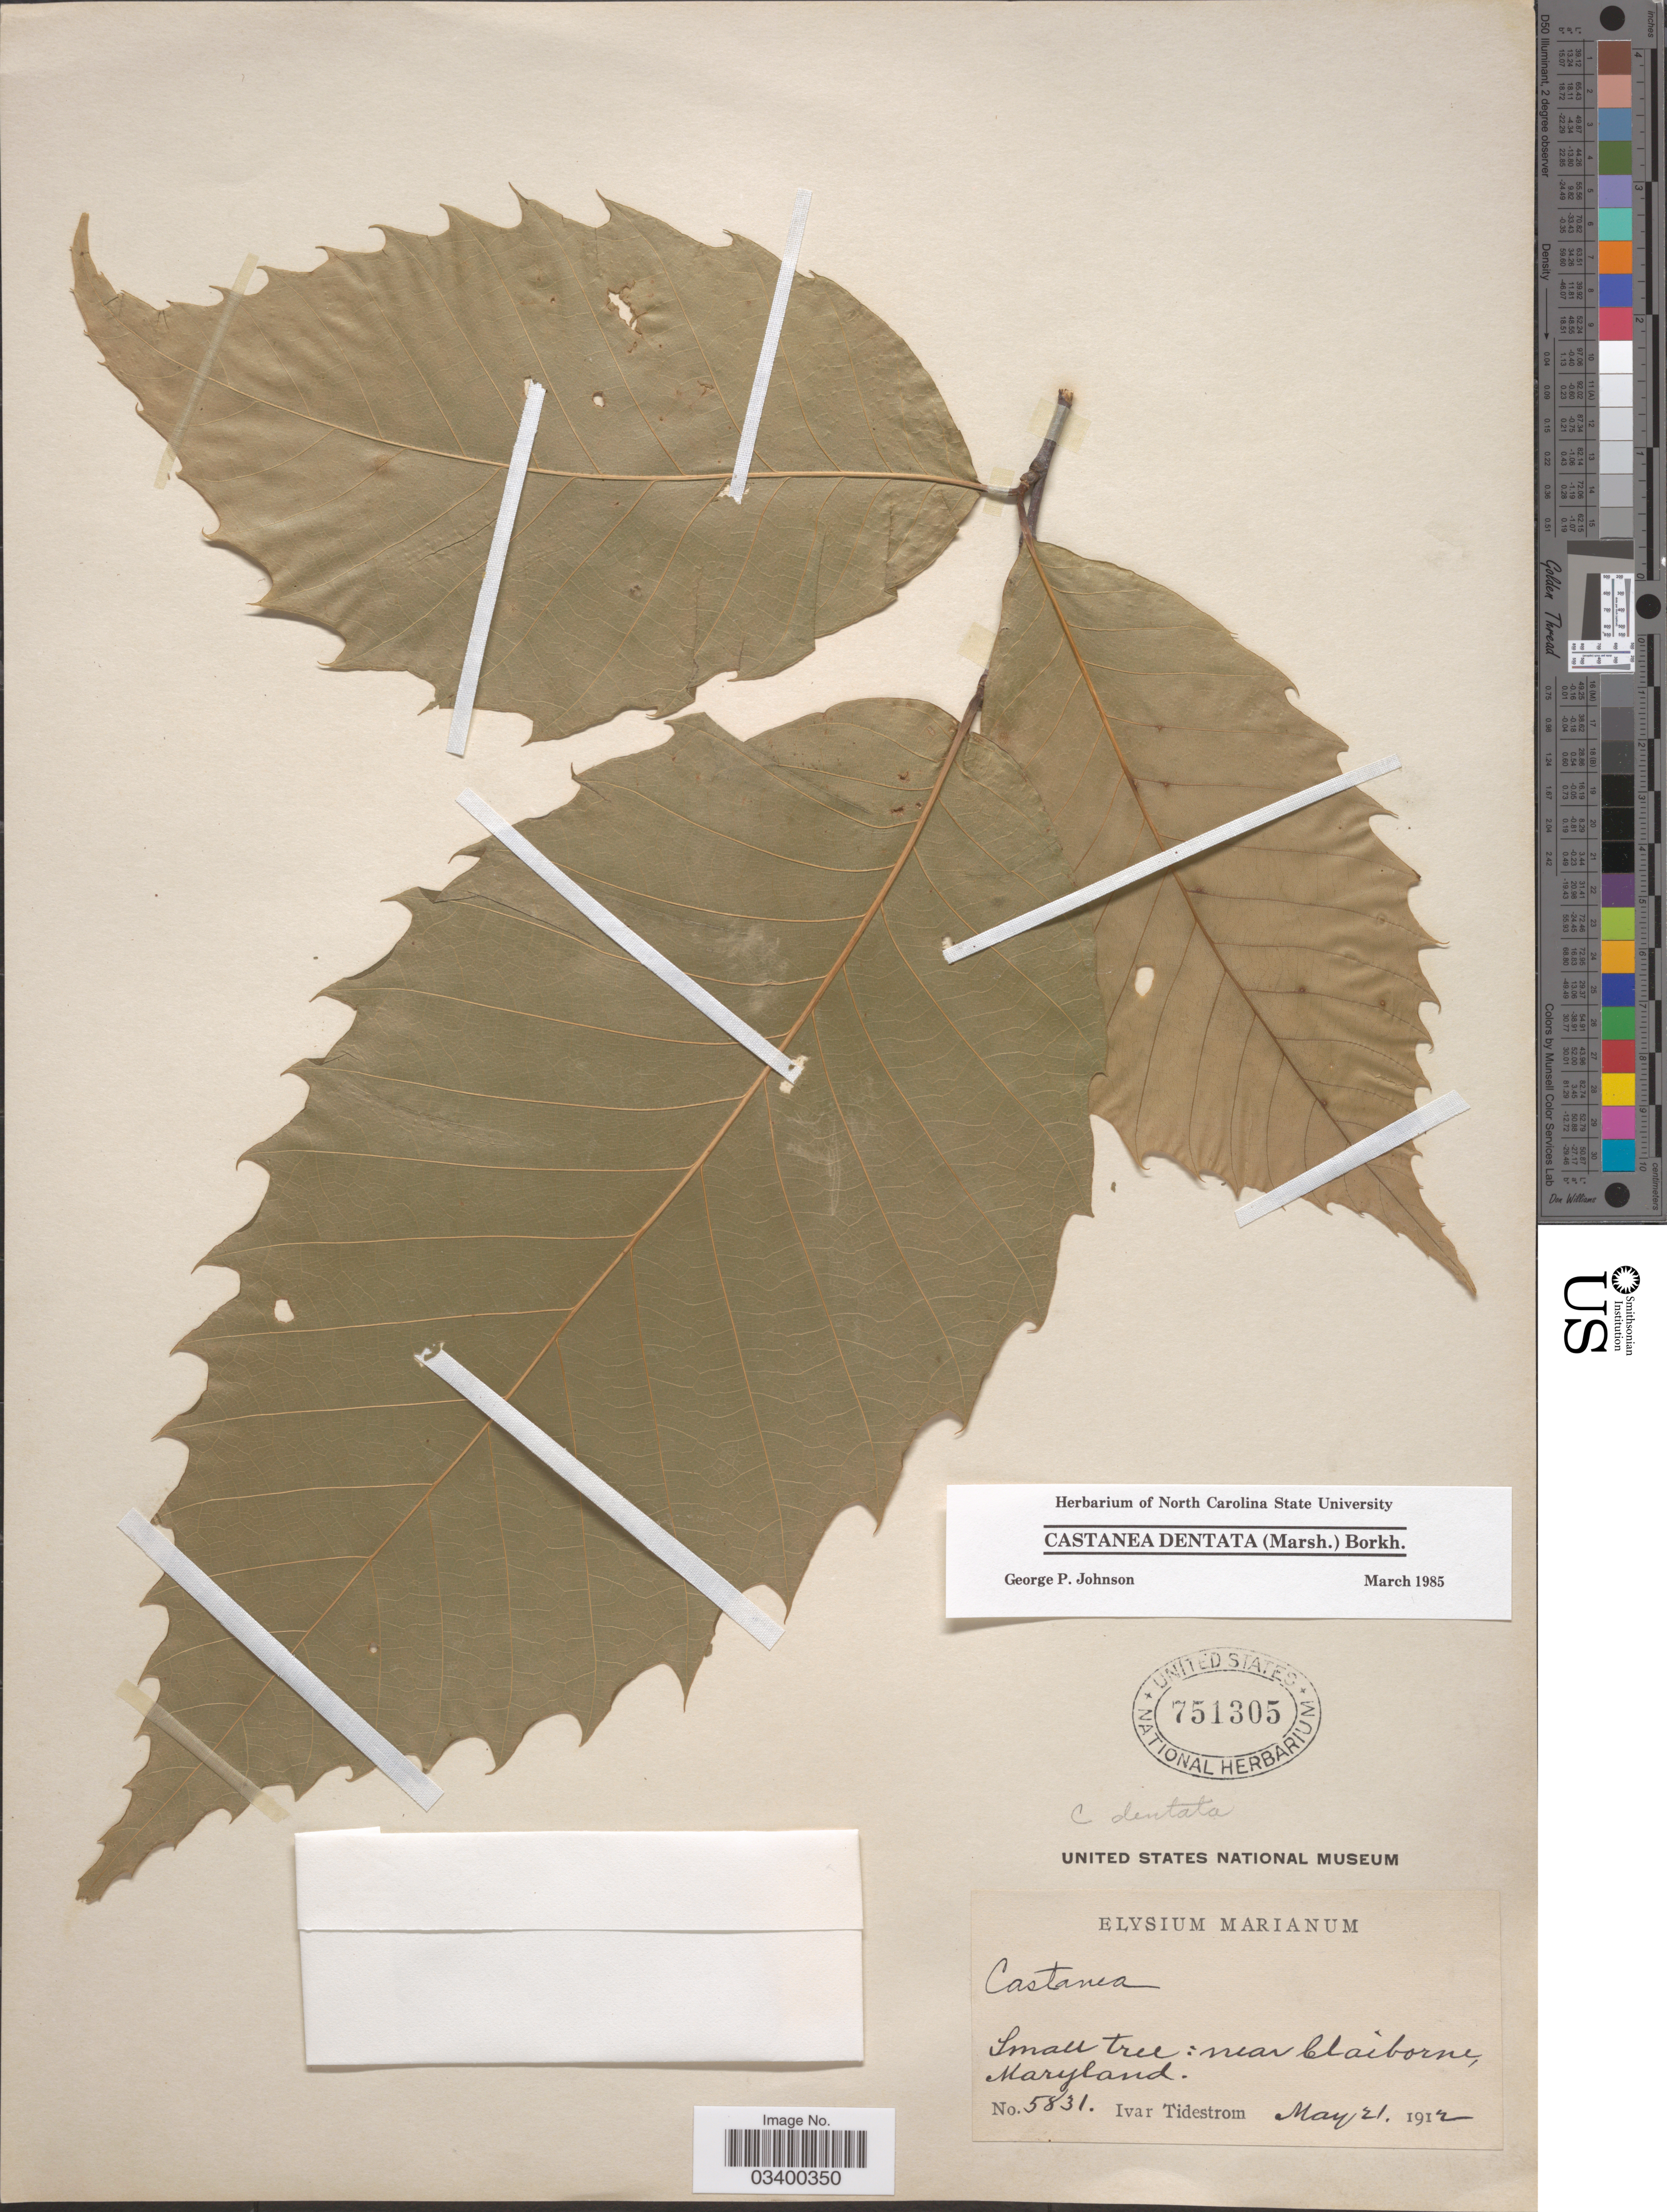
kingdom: Plantae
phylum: Tracheophyta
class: Magnoliopsida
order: Fagales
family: Fagaceae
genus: Castanea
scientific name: Castanea dentata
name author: (Marshall) Borkh.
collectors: I. F. Tidestrom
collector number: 5831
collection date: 1912-05-21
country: United States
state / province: Maryland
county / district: Talbot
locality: Near Claiborne.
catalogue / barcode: US 751305